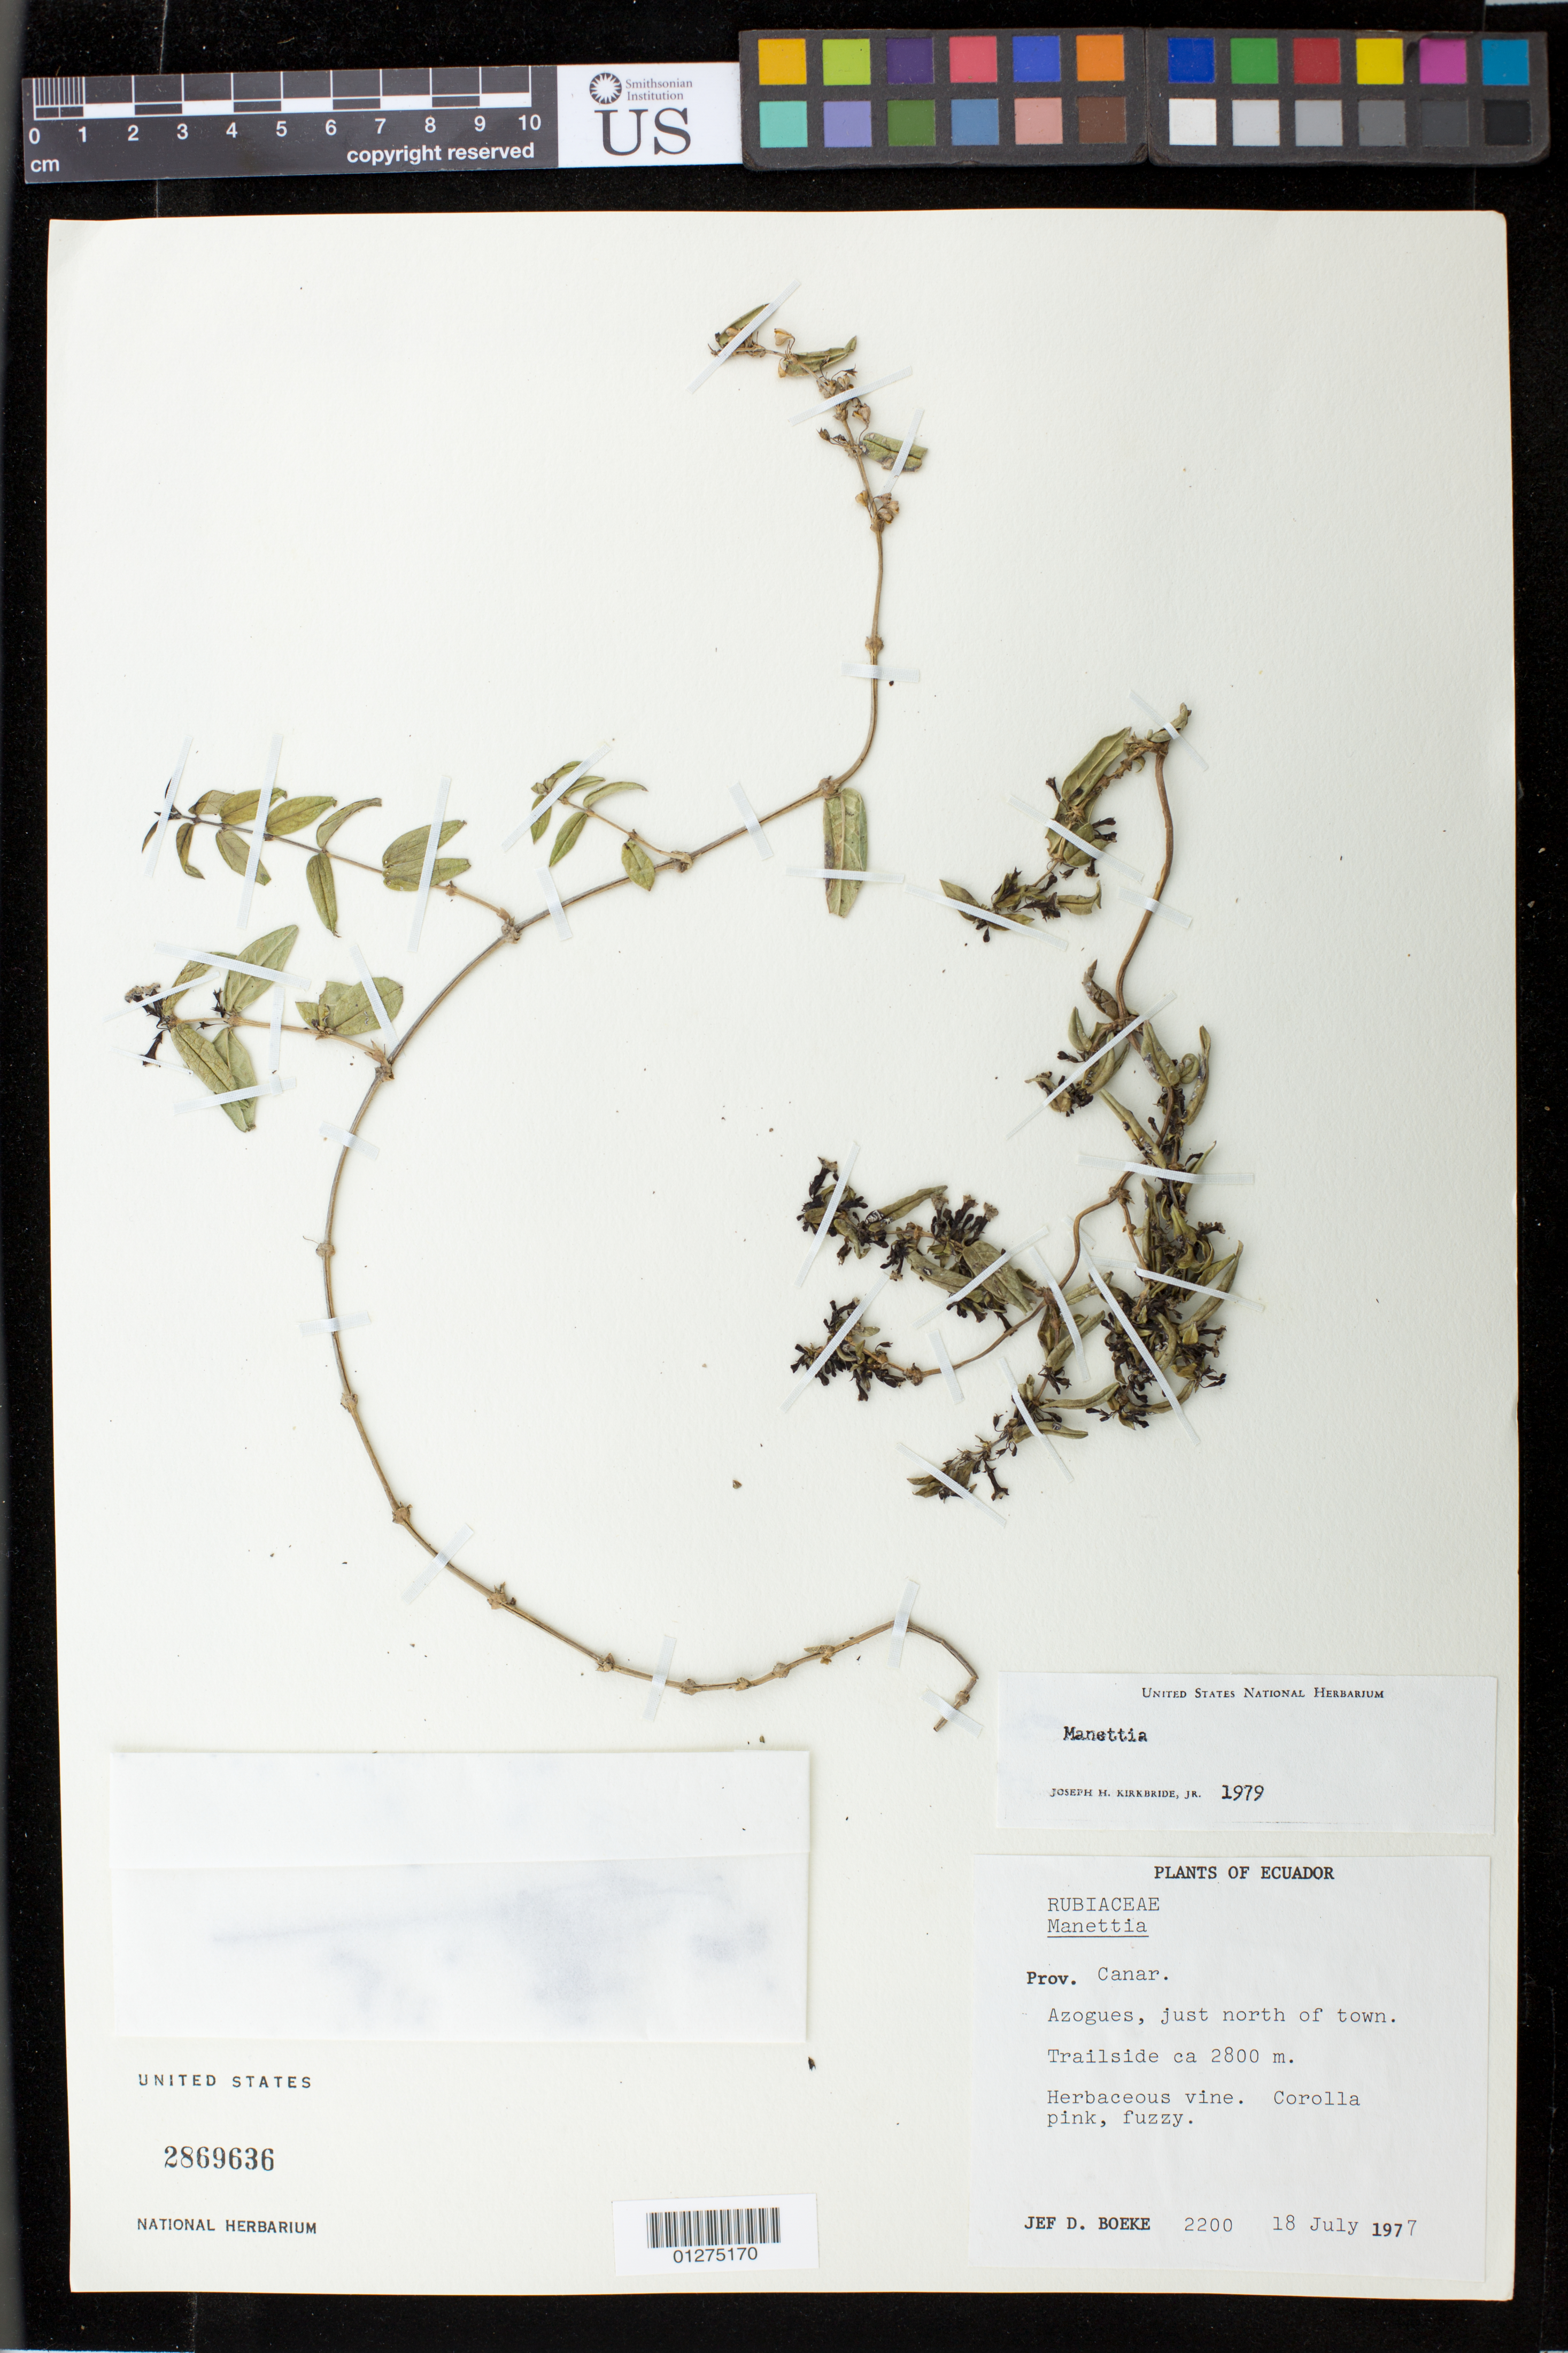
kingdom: Plantae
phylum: Tracheophyta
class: Magnoliopsida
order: Gentianales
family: Rubiaceae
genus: Manettia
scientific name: Manettia sp.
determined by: Kirkbride, J. H., Jr.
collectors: J. D. Boeke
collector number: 2200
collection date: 1977-07-18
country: Ecuador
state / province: Cañar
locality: Just north of Azogues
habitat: trailside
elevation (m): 2800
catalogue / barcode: US 2869636